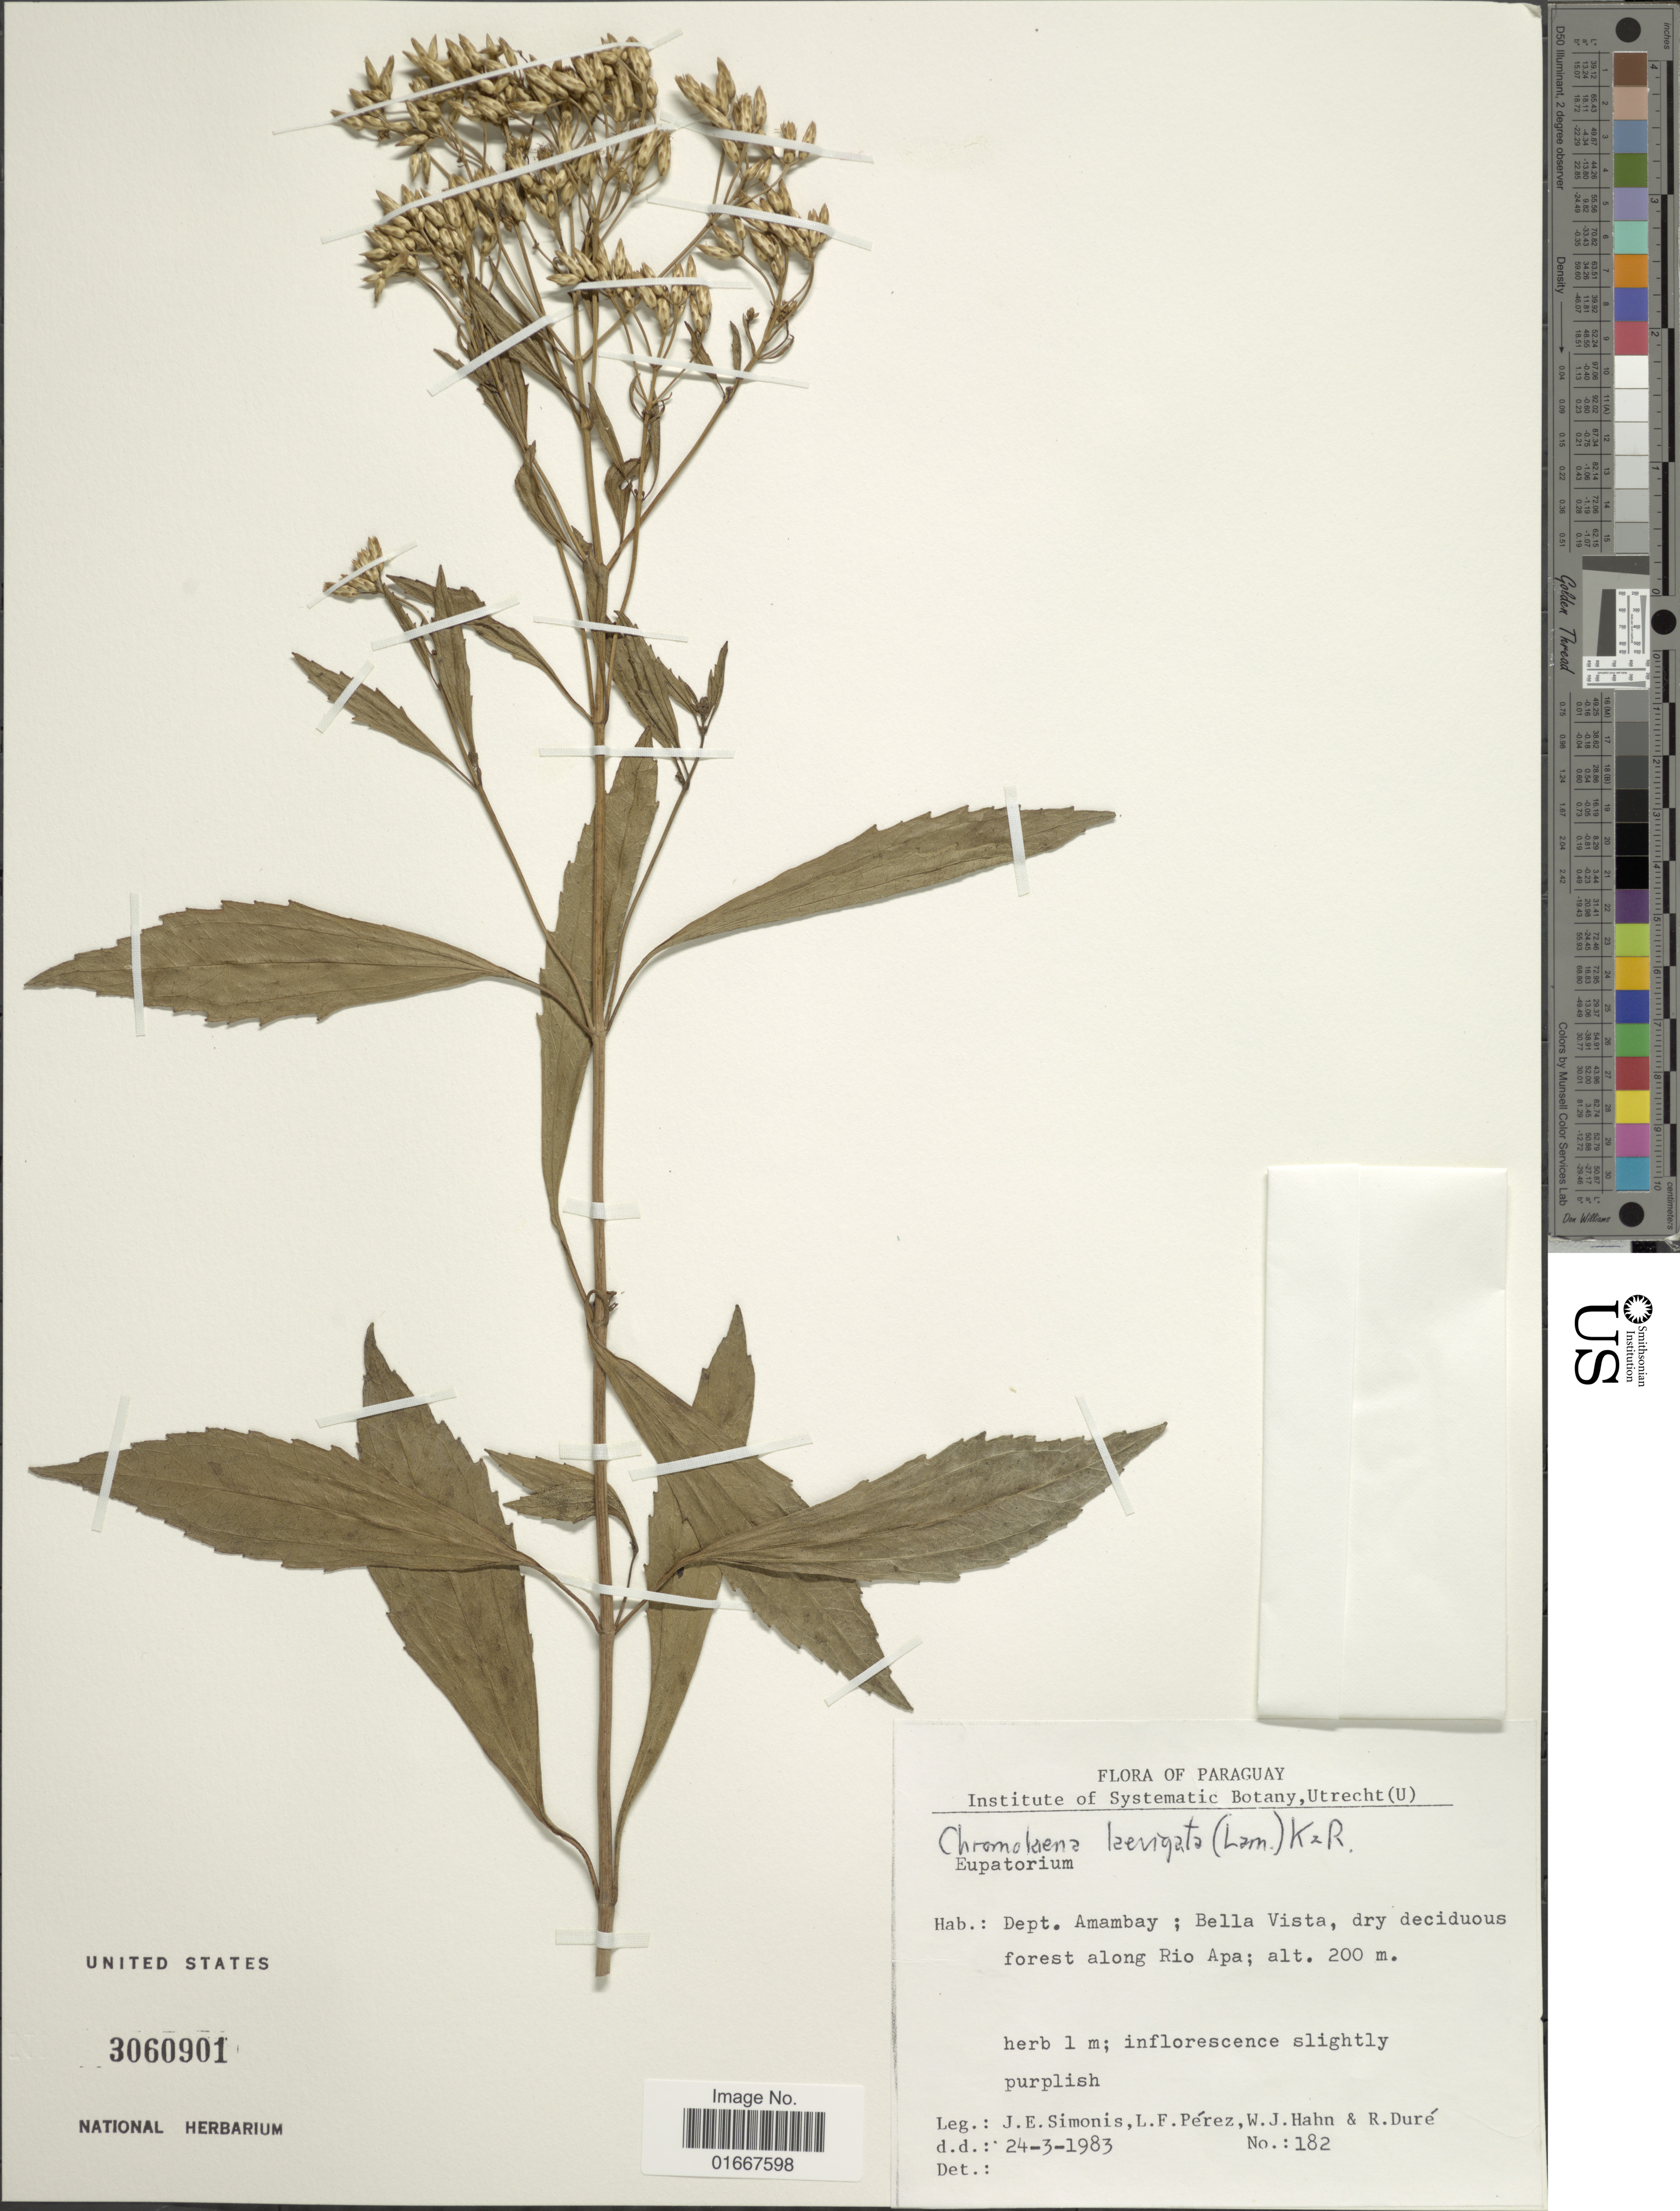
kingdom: Plantae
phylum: Tracheophyta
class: Magnoliopsida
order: Asterales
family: Asteraceae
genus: Chromolaena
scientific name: Chromolaena laevigata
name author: (Lam.) R.M. King & H. Rob.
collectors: J. E. Simonis, L. Perez, W. J. Hahn & R. Duré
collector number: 182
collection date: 1983-03-24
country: Paraguay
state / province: Amambay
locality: Bella Vista, along Rio Apa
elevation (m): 200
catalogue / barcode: US 3060901